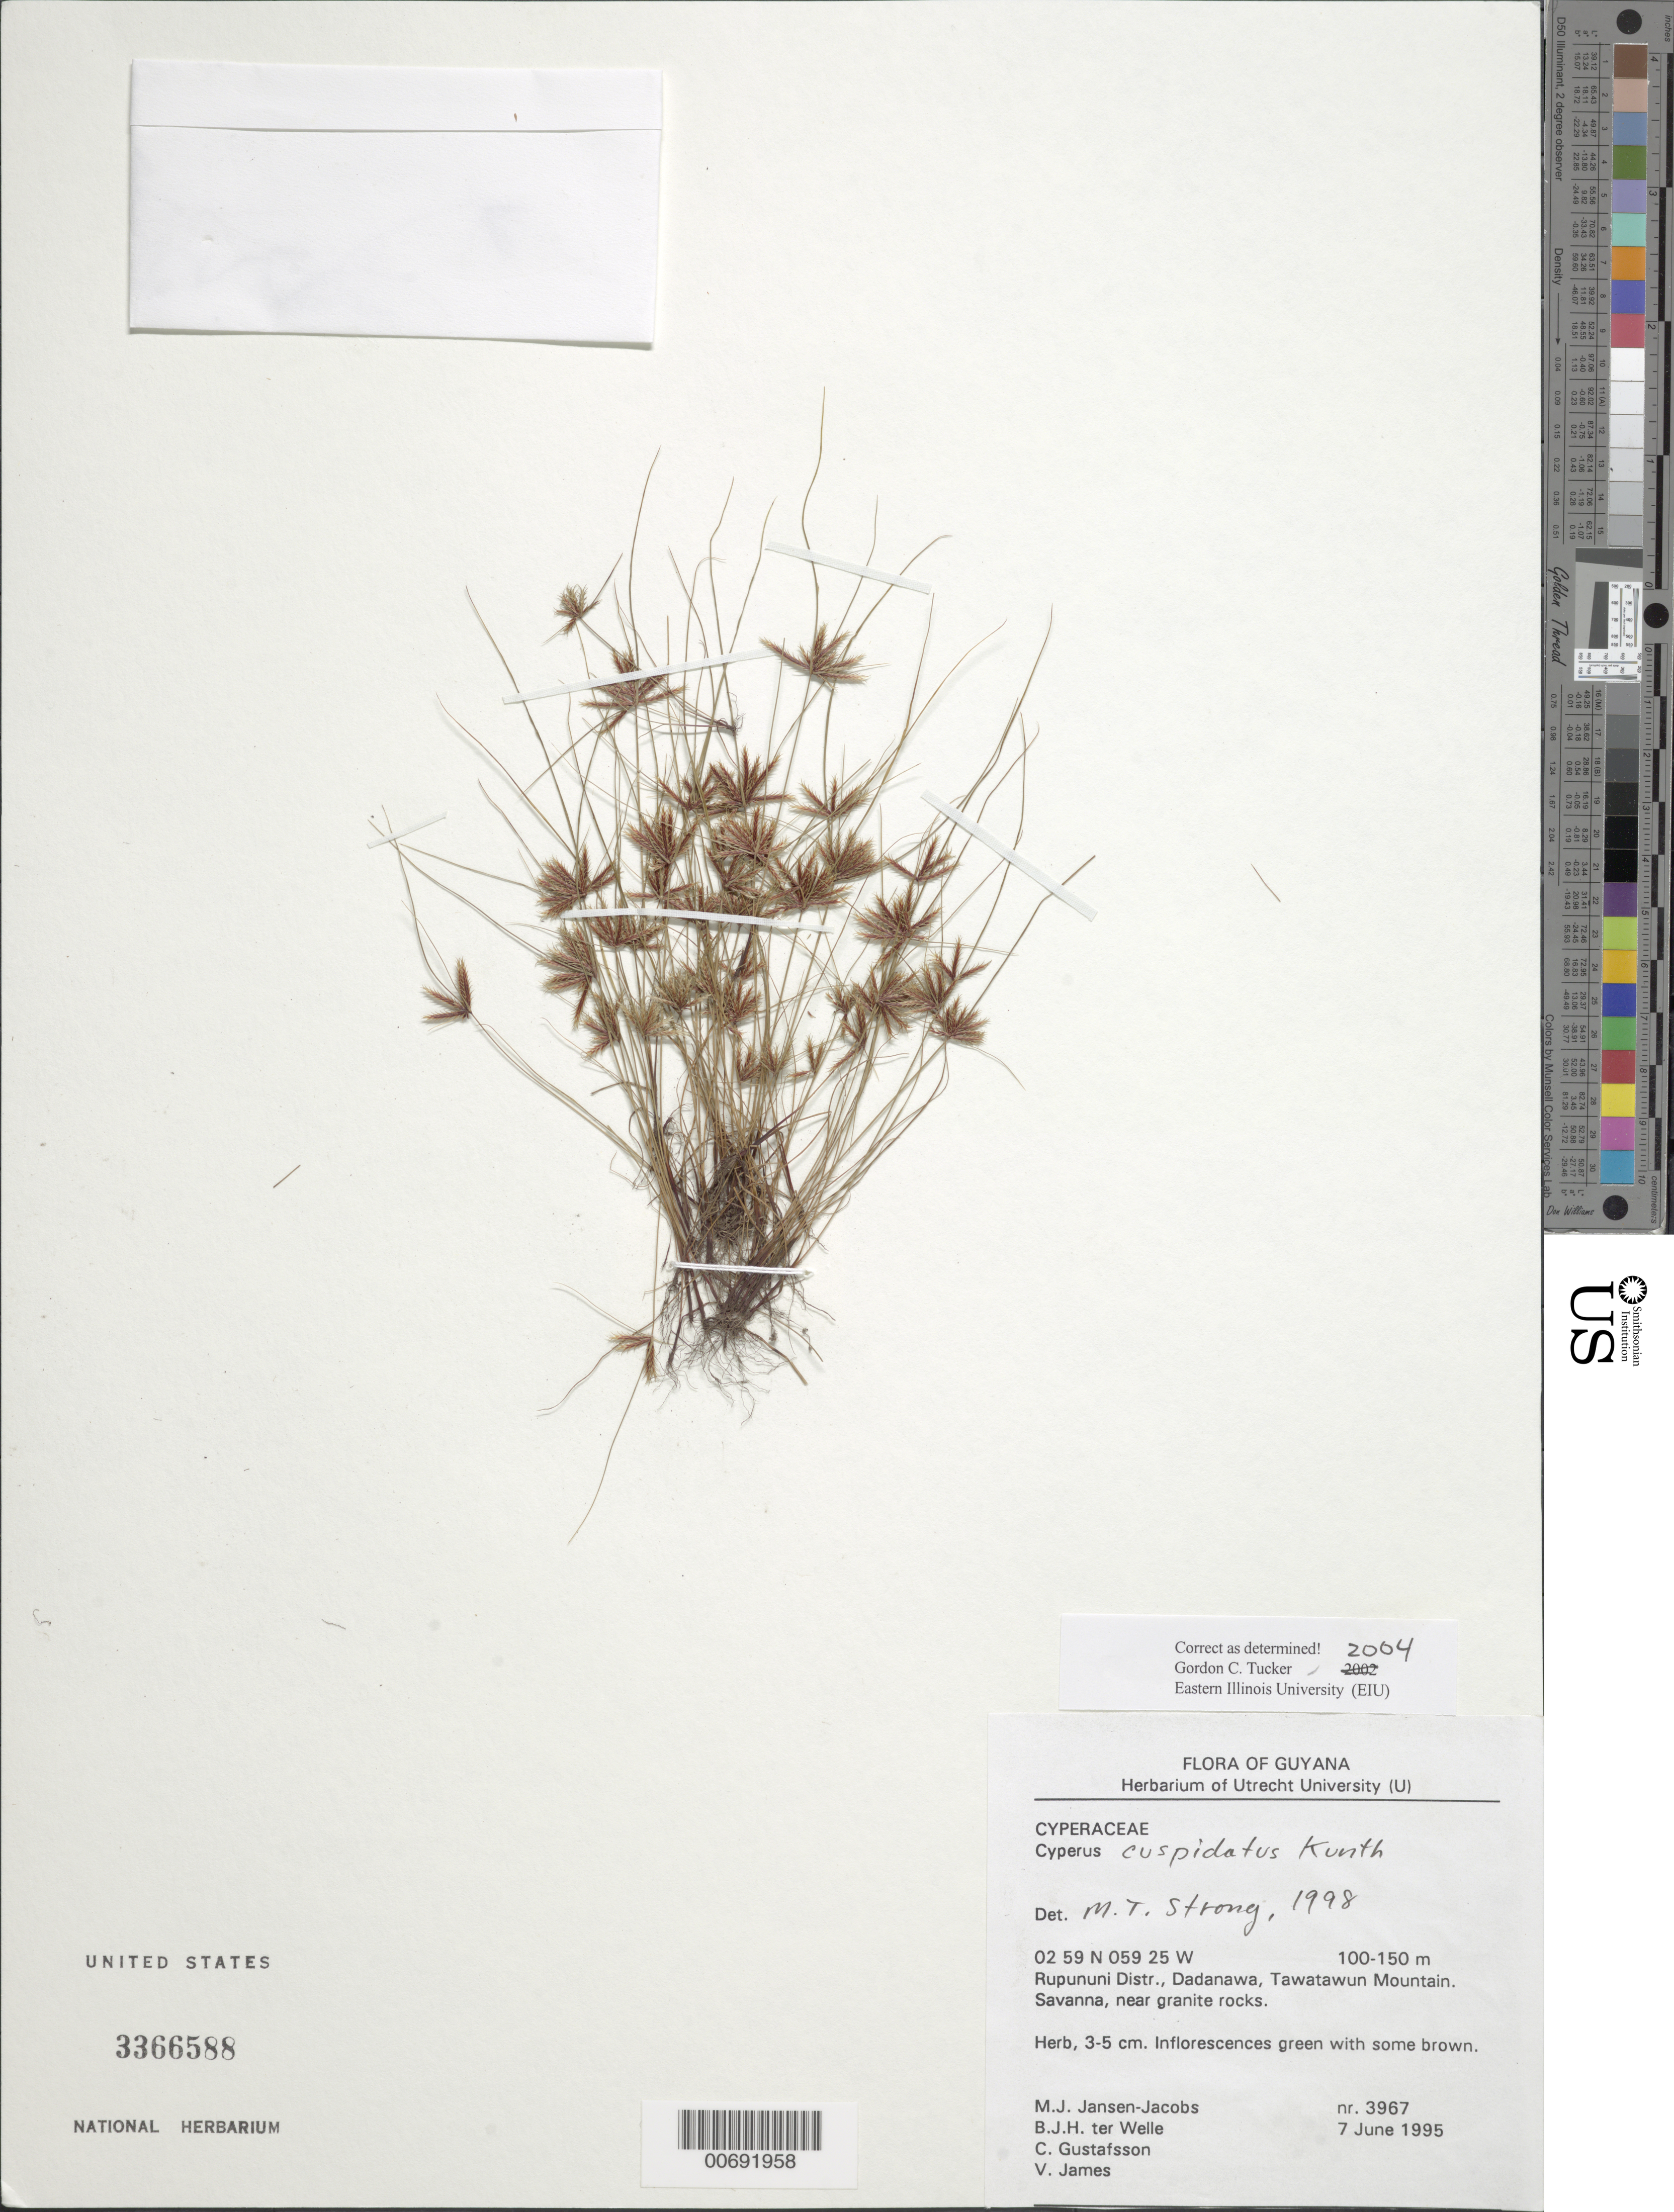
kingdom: Plantae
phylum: Tracheophyta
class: Liliopsida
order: Poales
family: Cyperaceae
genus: Cyperus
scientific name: Cyperus cuspidatus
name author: Kunth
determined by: Tucker, G. C.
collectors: M. J. Jansen-Jacobs, B. Welle, C. G. Gustafsson & V. James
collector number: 3967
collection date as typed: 7-Jun-95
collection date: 1995-06-07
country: Guyana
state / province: U. Takutu-U. Essequibo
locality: Dadanawa, Tawatawun Mt., Rupununi District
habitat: Savanna, near granite rocks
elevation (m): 100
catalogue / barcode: US 3366588